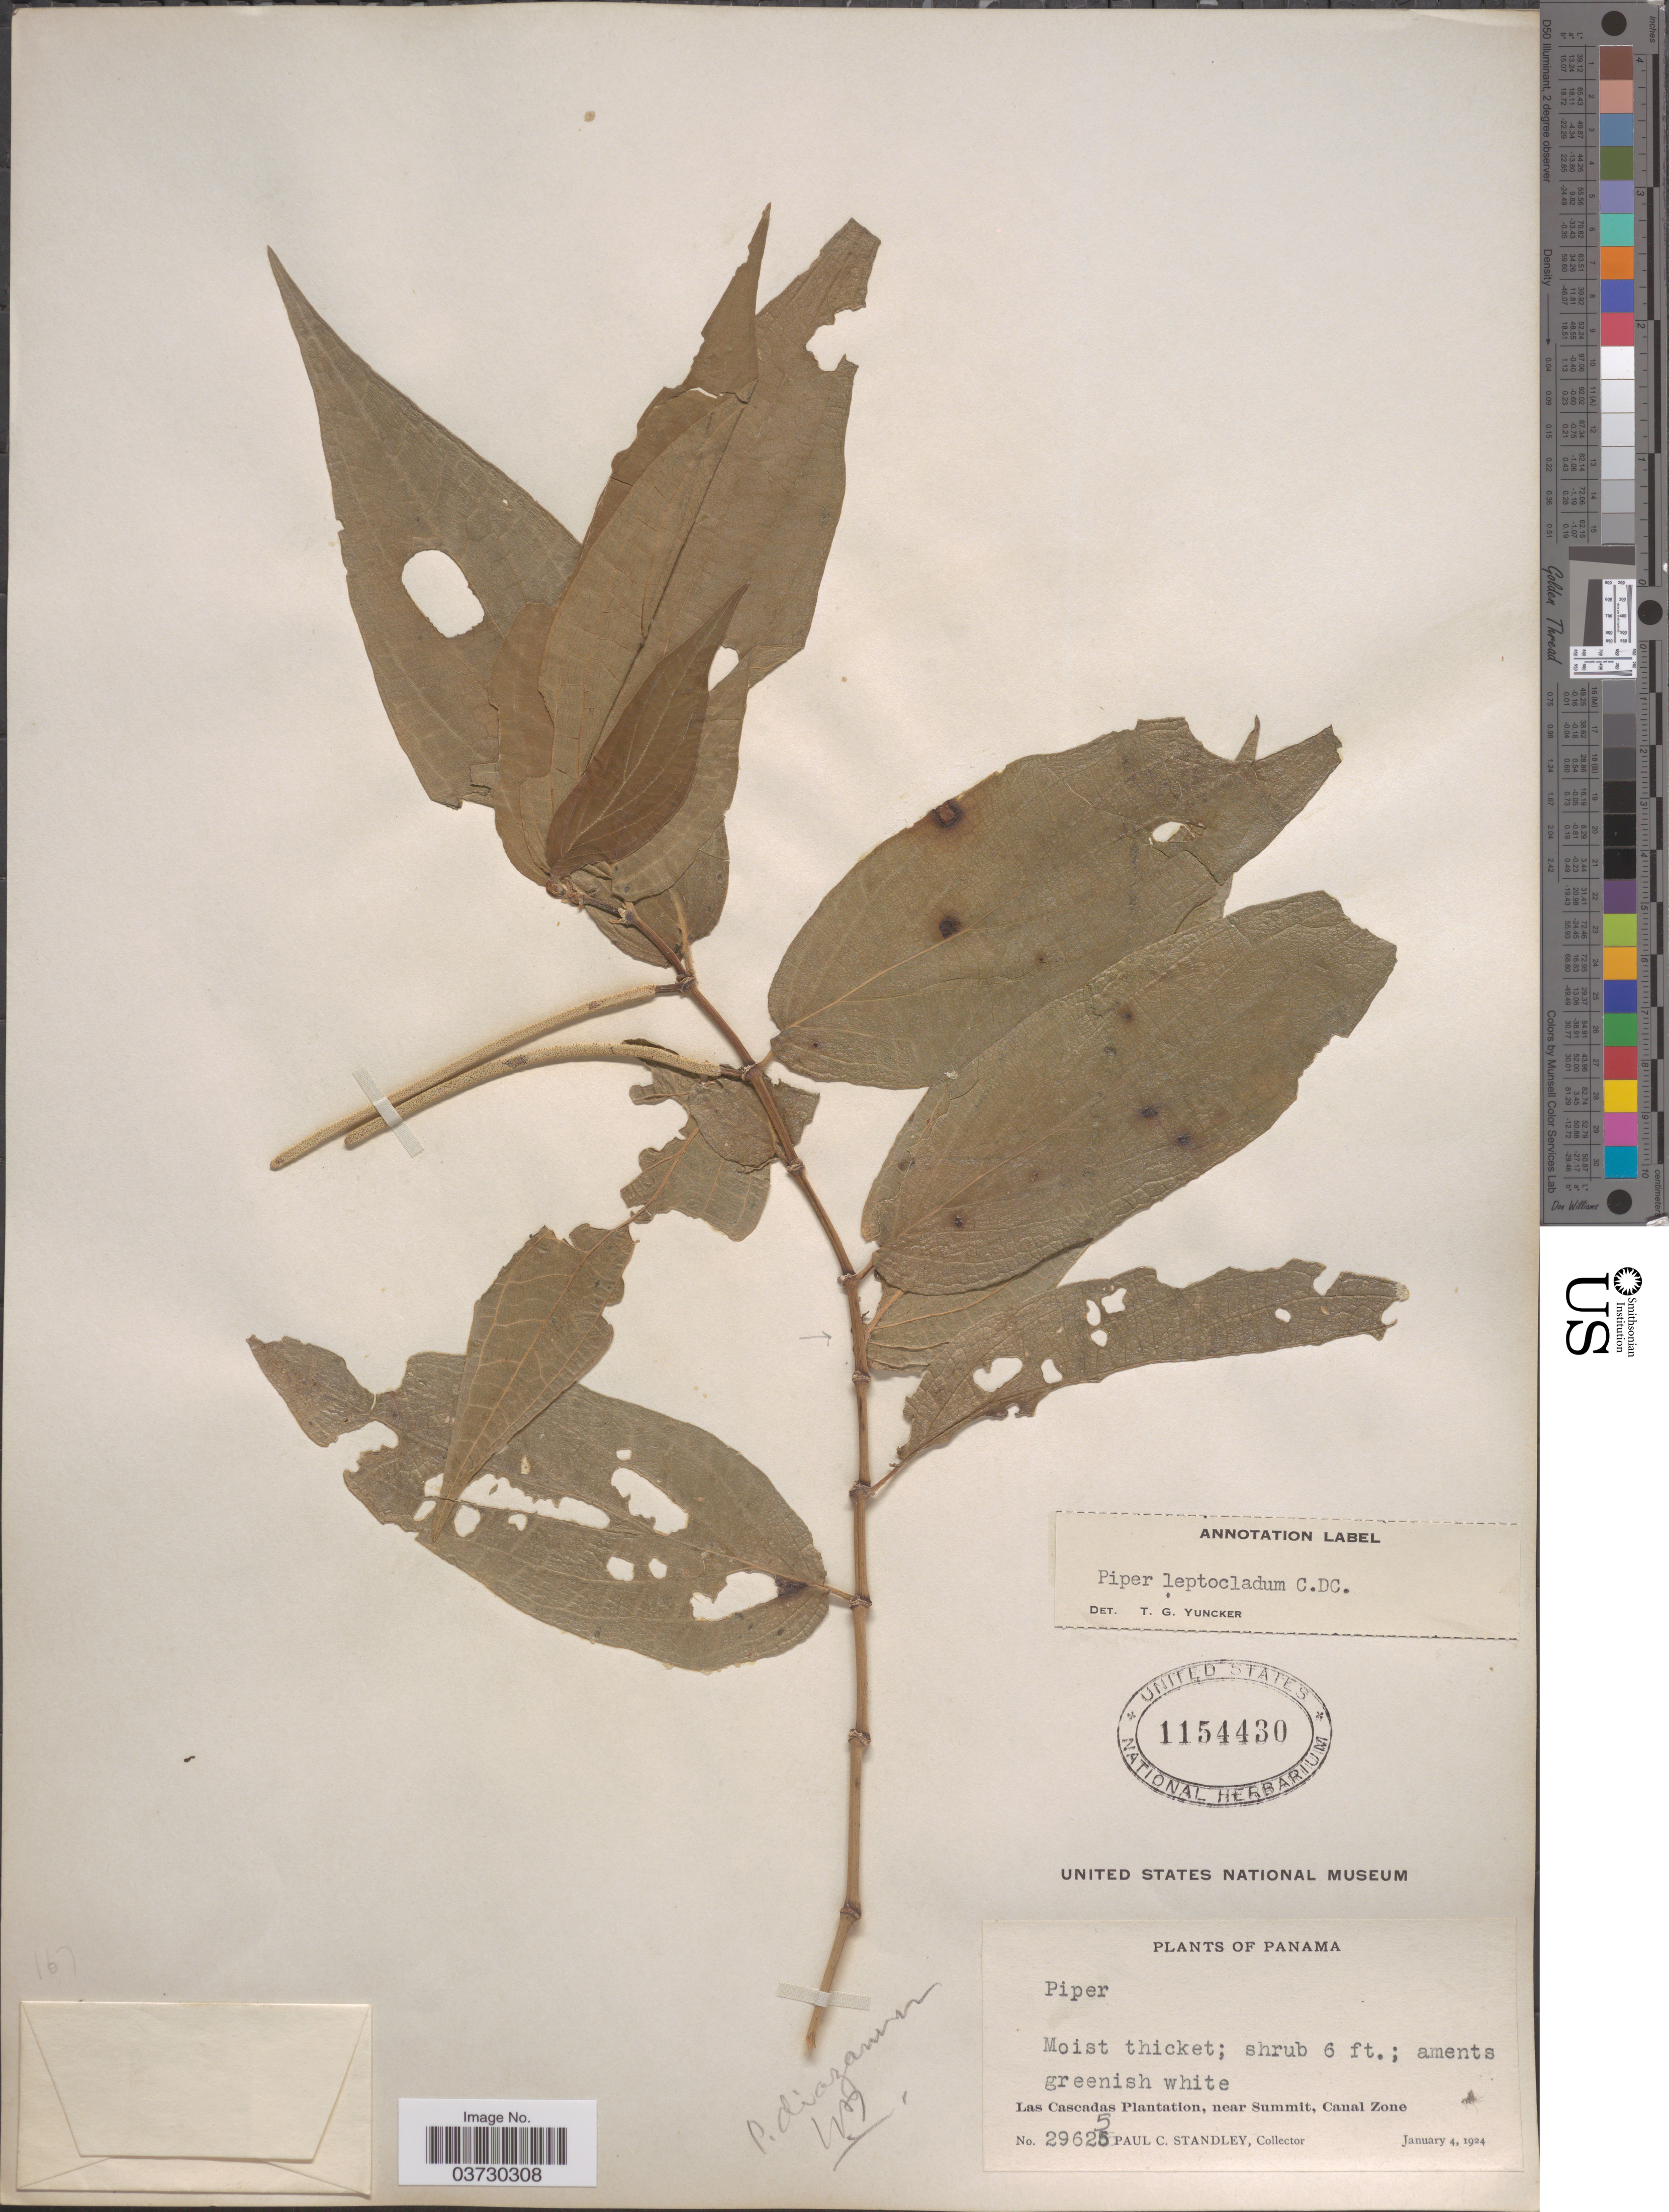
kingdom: Plantae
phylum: Tracheophyta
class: Magnoliopsida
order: Piperales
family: Piperaceae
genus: Piper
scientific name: Piper leptocladum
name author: C. DC.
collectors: P. C. Standley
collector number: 29625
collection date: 1924-01-04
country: Panama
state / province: Colón / Panamá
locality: Las Cascadas Plantation, near Summit, Canal Zone.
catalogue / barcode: US 1154430